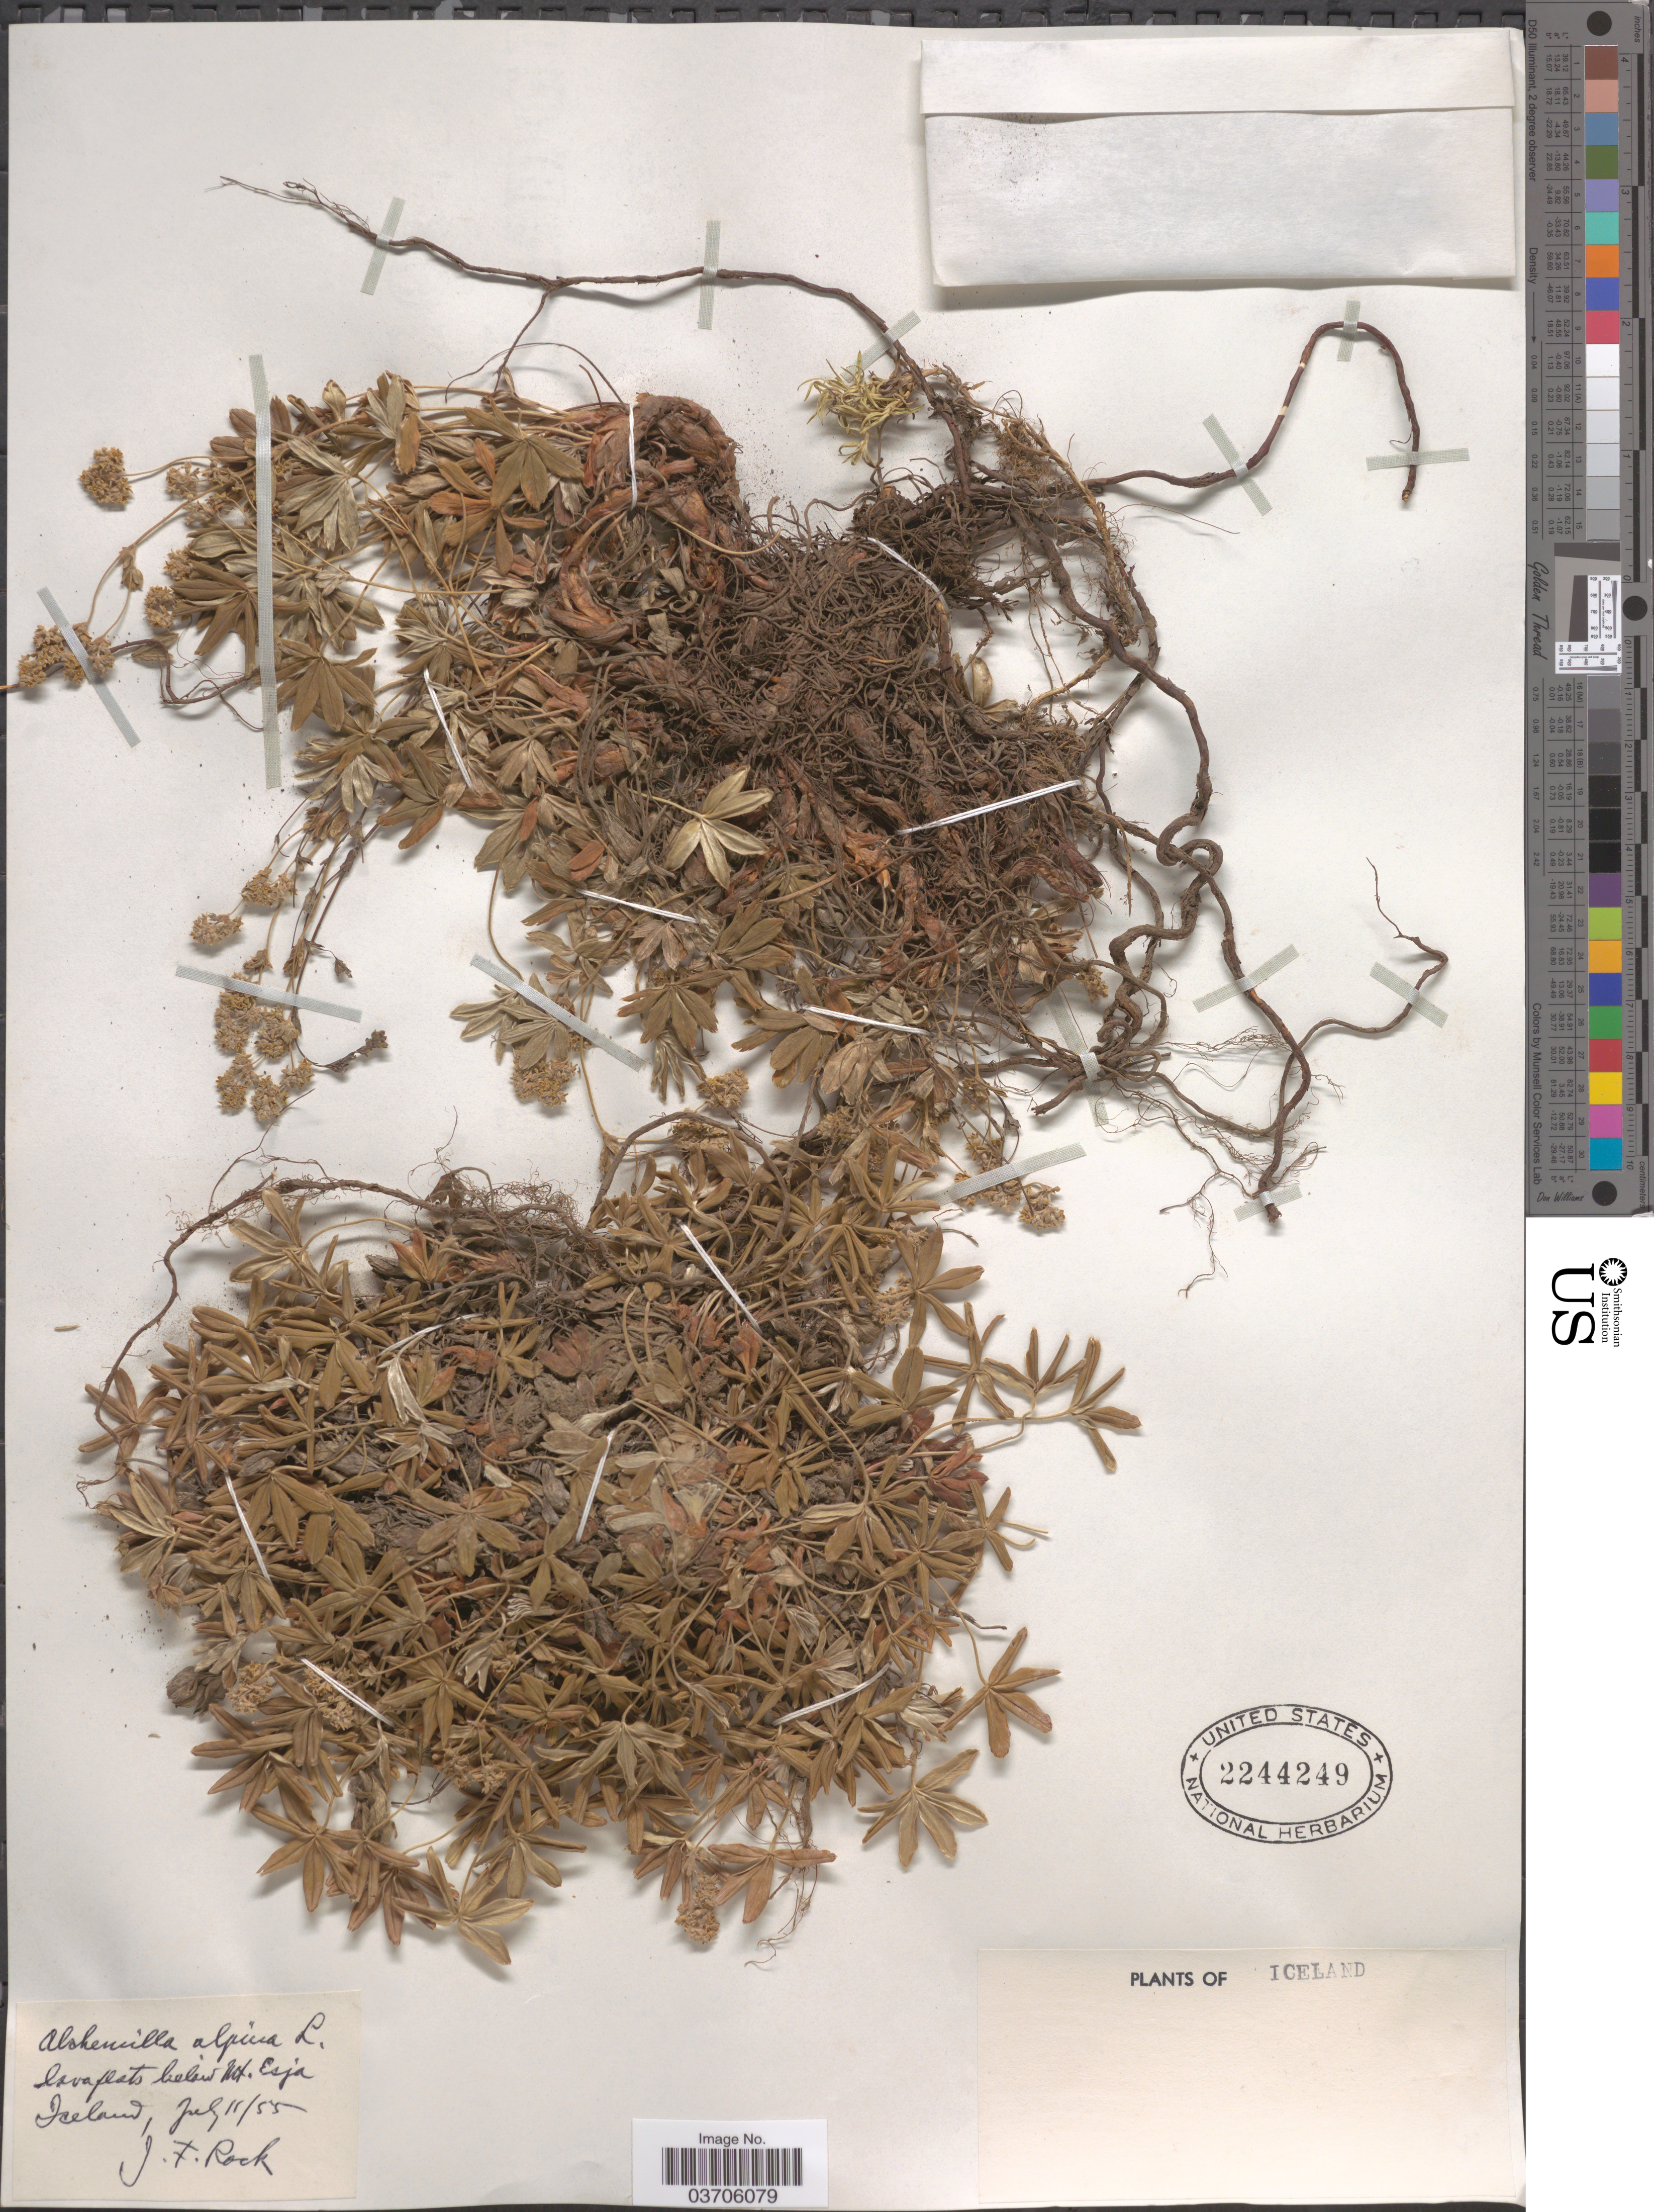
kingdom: Plantae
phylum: Tracheophyta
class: Magnoliopsida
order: Rosales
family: Rosaceae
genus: Alchemilla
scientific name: Alchemilla alpina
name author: L.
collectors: J. Rock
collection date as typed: Transcribed d/m/y: 11/7/55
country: Iceland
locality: Below Mt. Esja.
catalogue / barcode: US 2244249